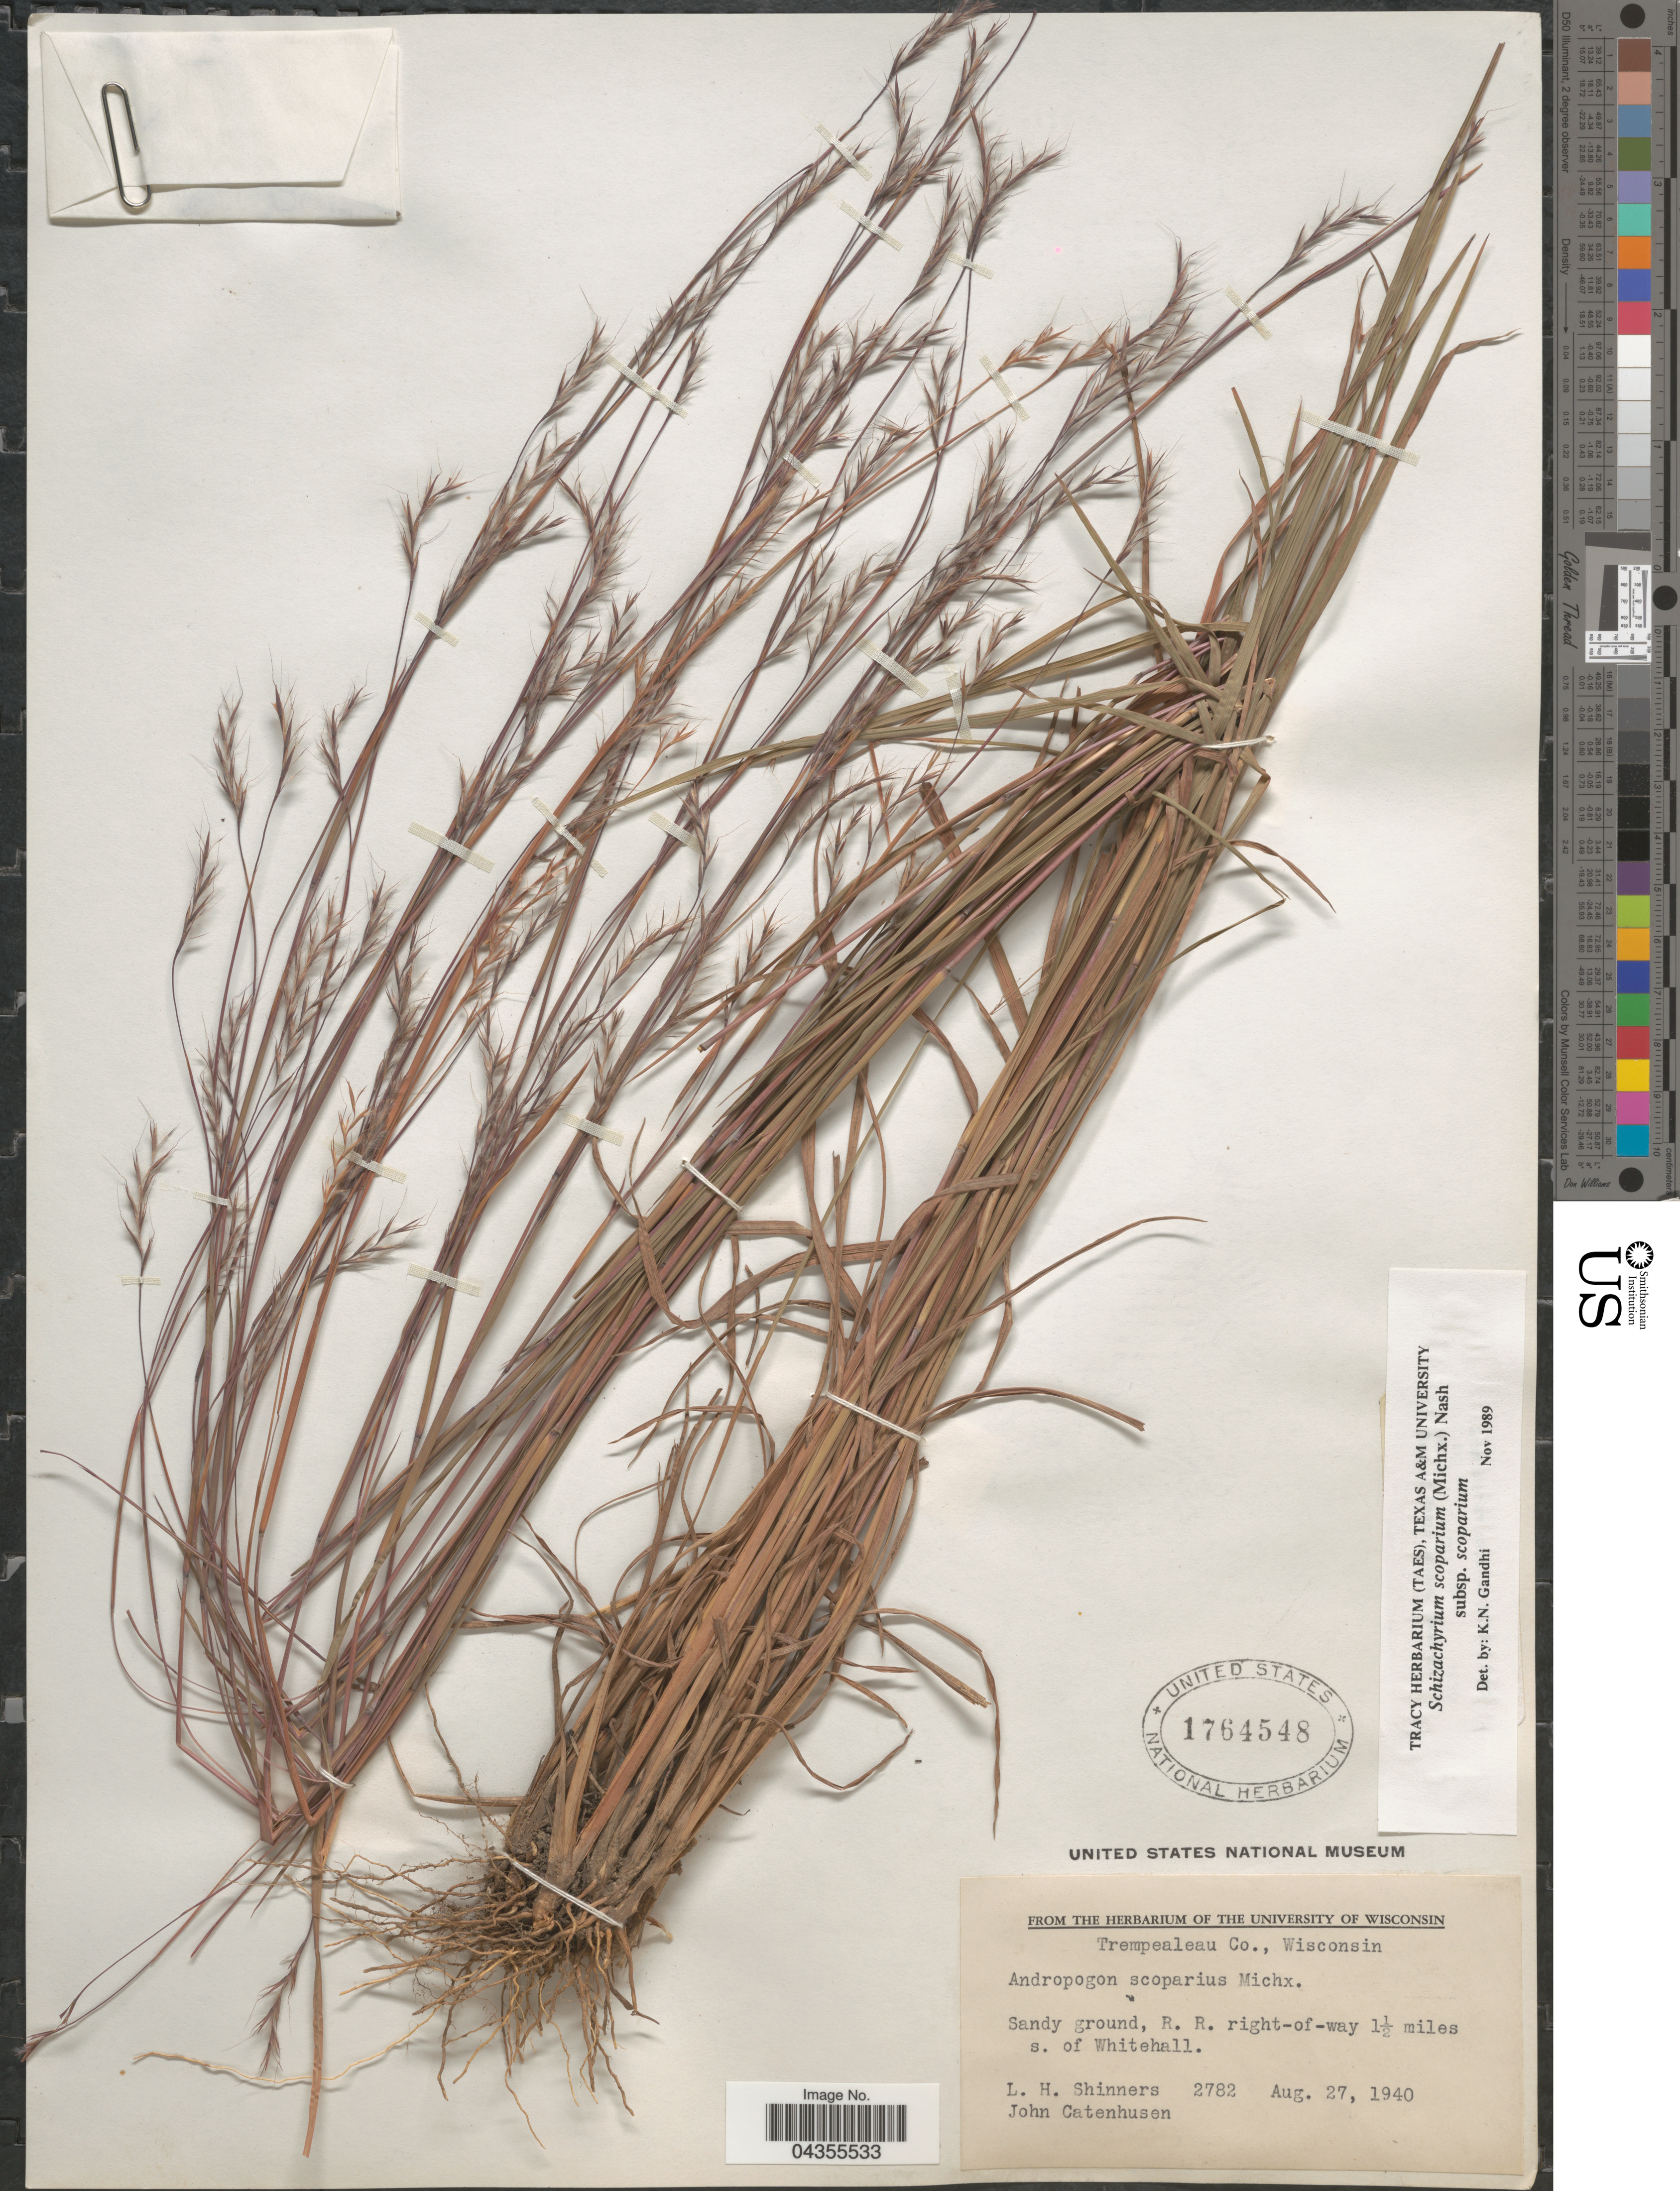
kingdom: Plantae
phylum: Tracheophyta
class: Liliopsida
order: Poales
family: Poaceae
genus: Schizachyrium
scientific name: Schizachyrium scoparium var. scoparium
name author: (Michx.) Nash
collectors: L. H. Shinners & J. Catenhusen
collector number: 2782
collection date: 1940-08-27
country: United States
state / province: Wisconsin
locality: Trempealeau Co. Sandy ground, R. R. right-of-way 1½ miles s. of Whitehall.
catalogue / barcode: US 1764548